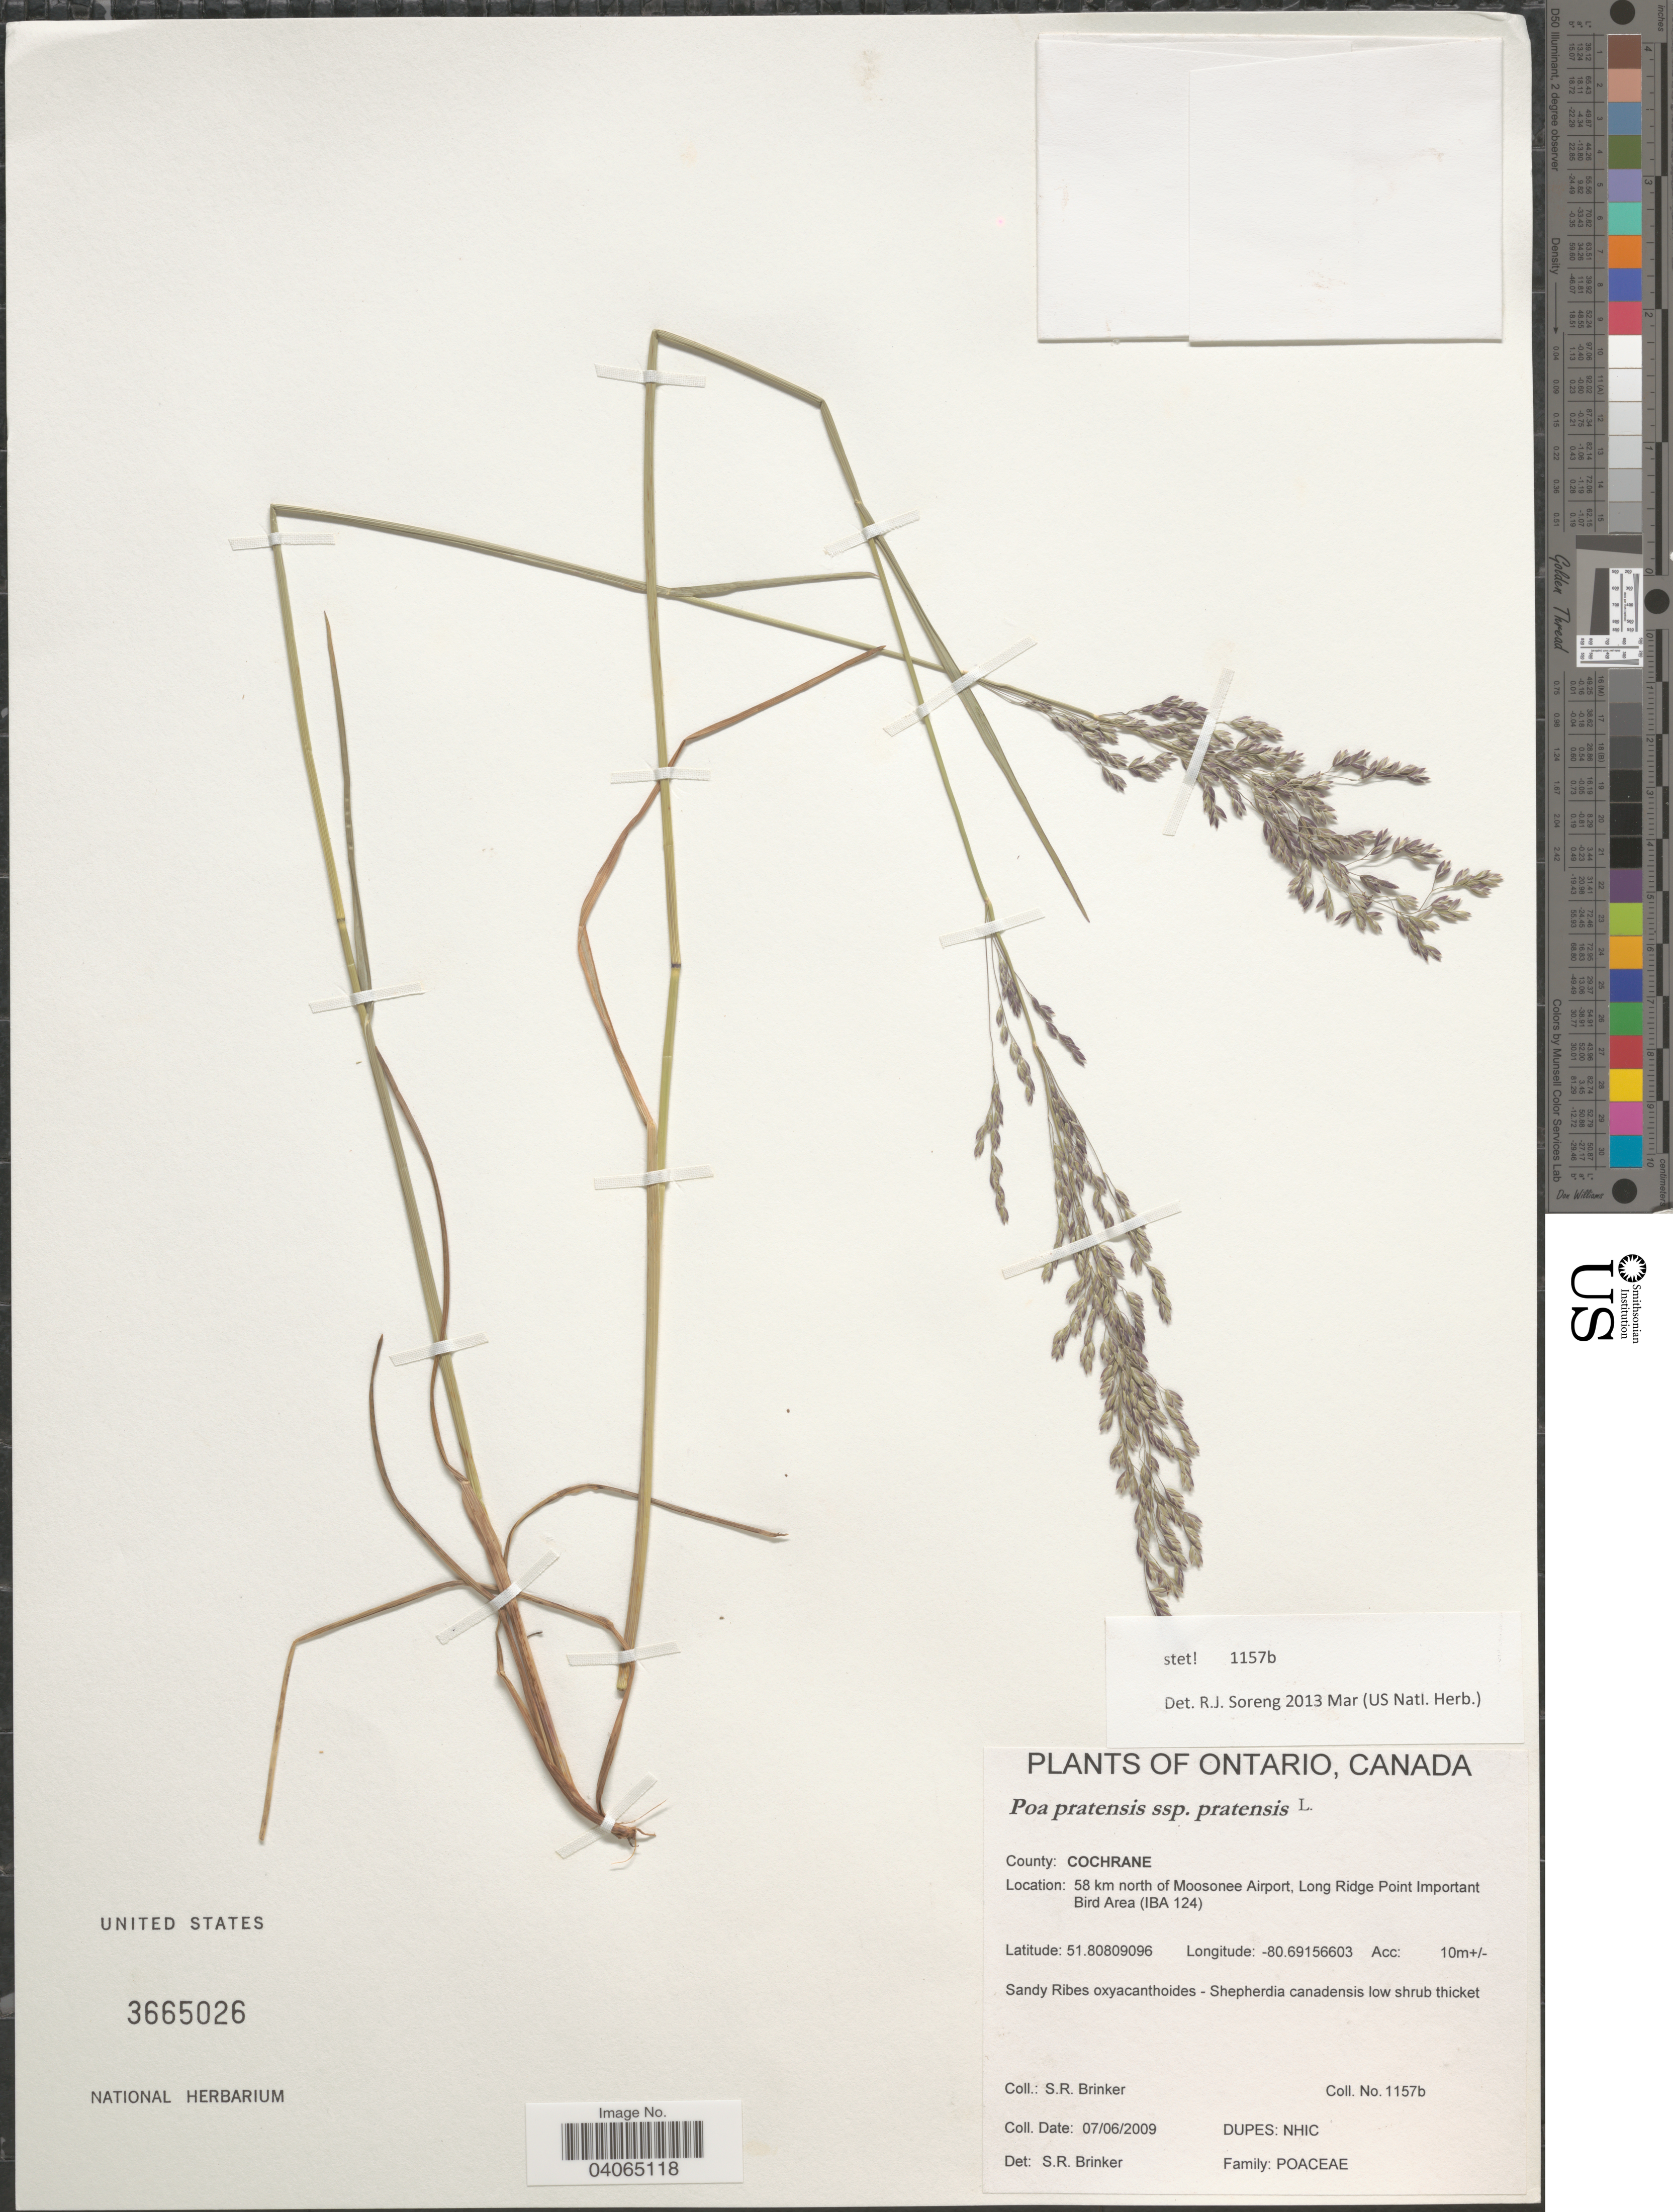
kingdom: Plantae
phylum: Tracheophyta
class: Liliopsida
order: Poales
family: Poaceae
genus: Poa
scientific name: Poa pratensis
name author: L.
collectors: S. Brinker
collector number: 1157b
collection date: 2009-06-07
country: Canada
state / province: Ontario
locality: County: Cochrane. 58 km north of Moosonee Airport, Long Ridge Point Important Bird Area (IBA 124).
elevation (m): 10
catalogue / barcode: US 3665026